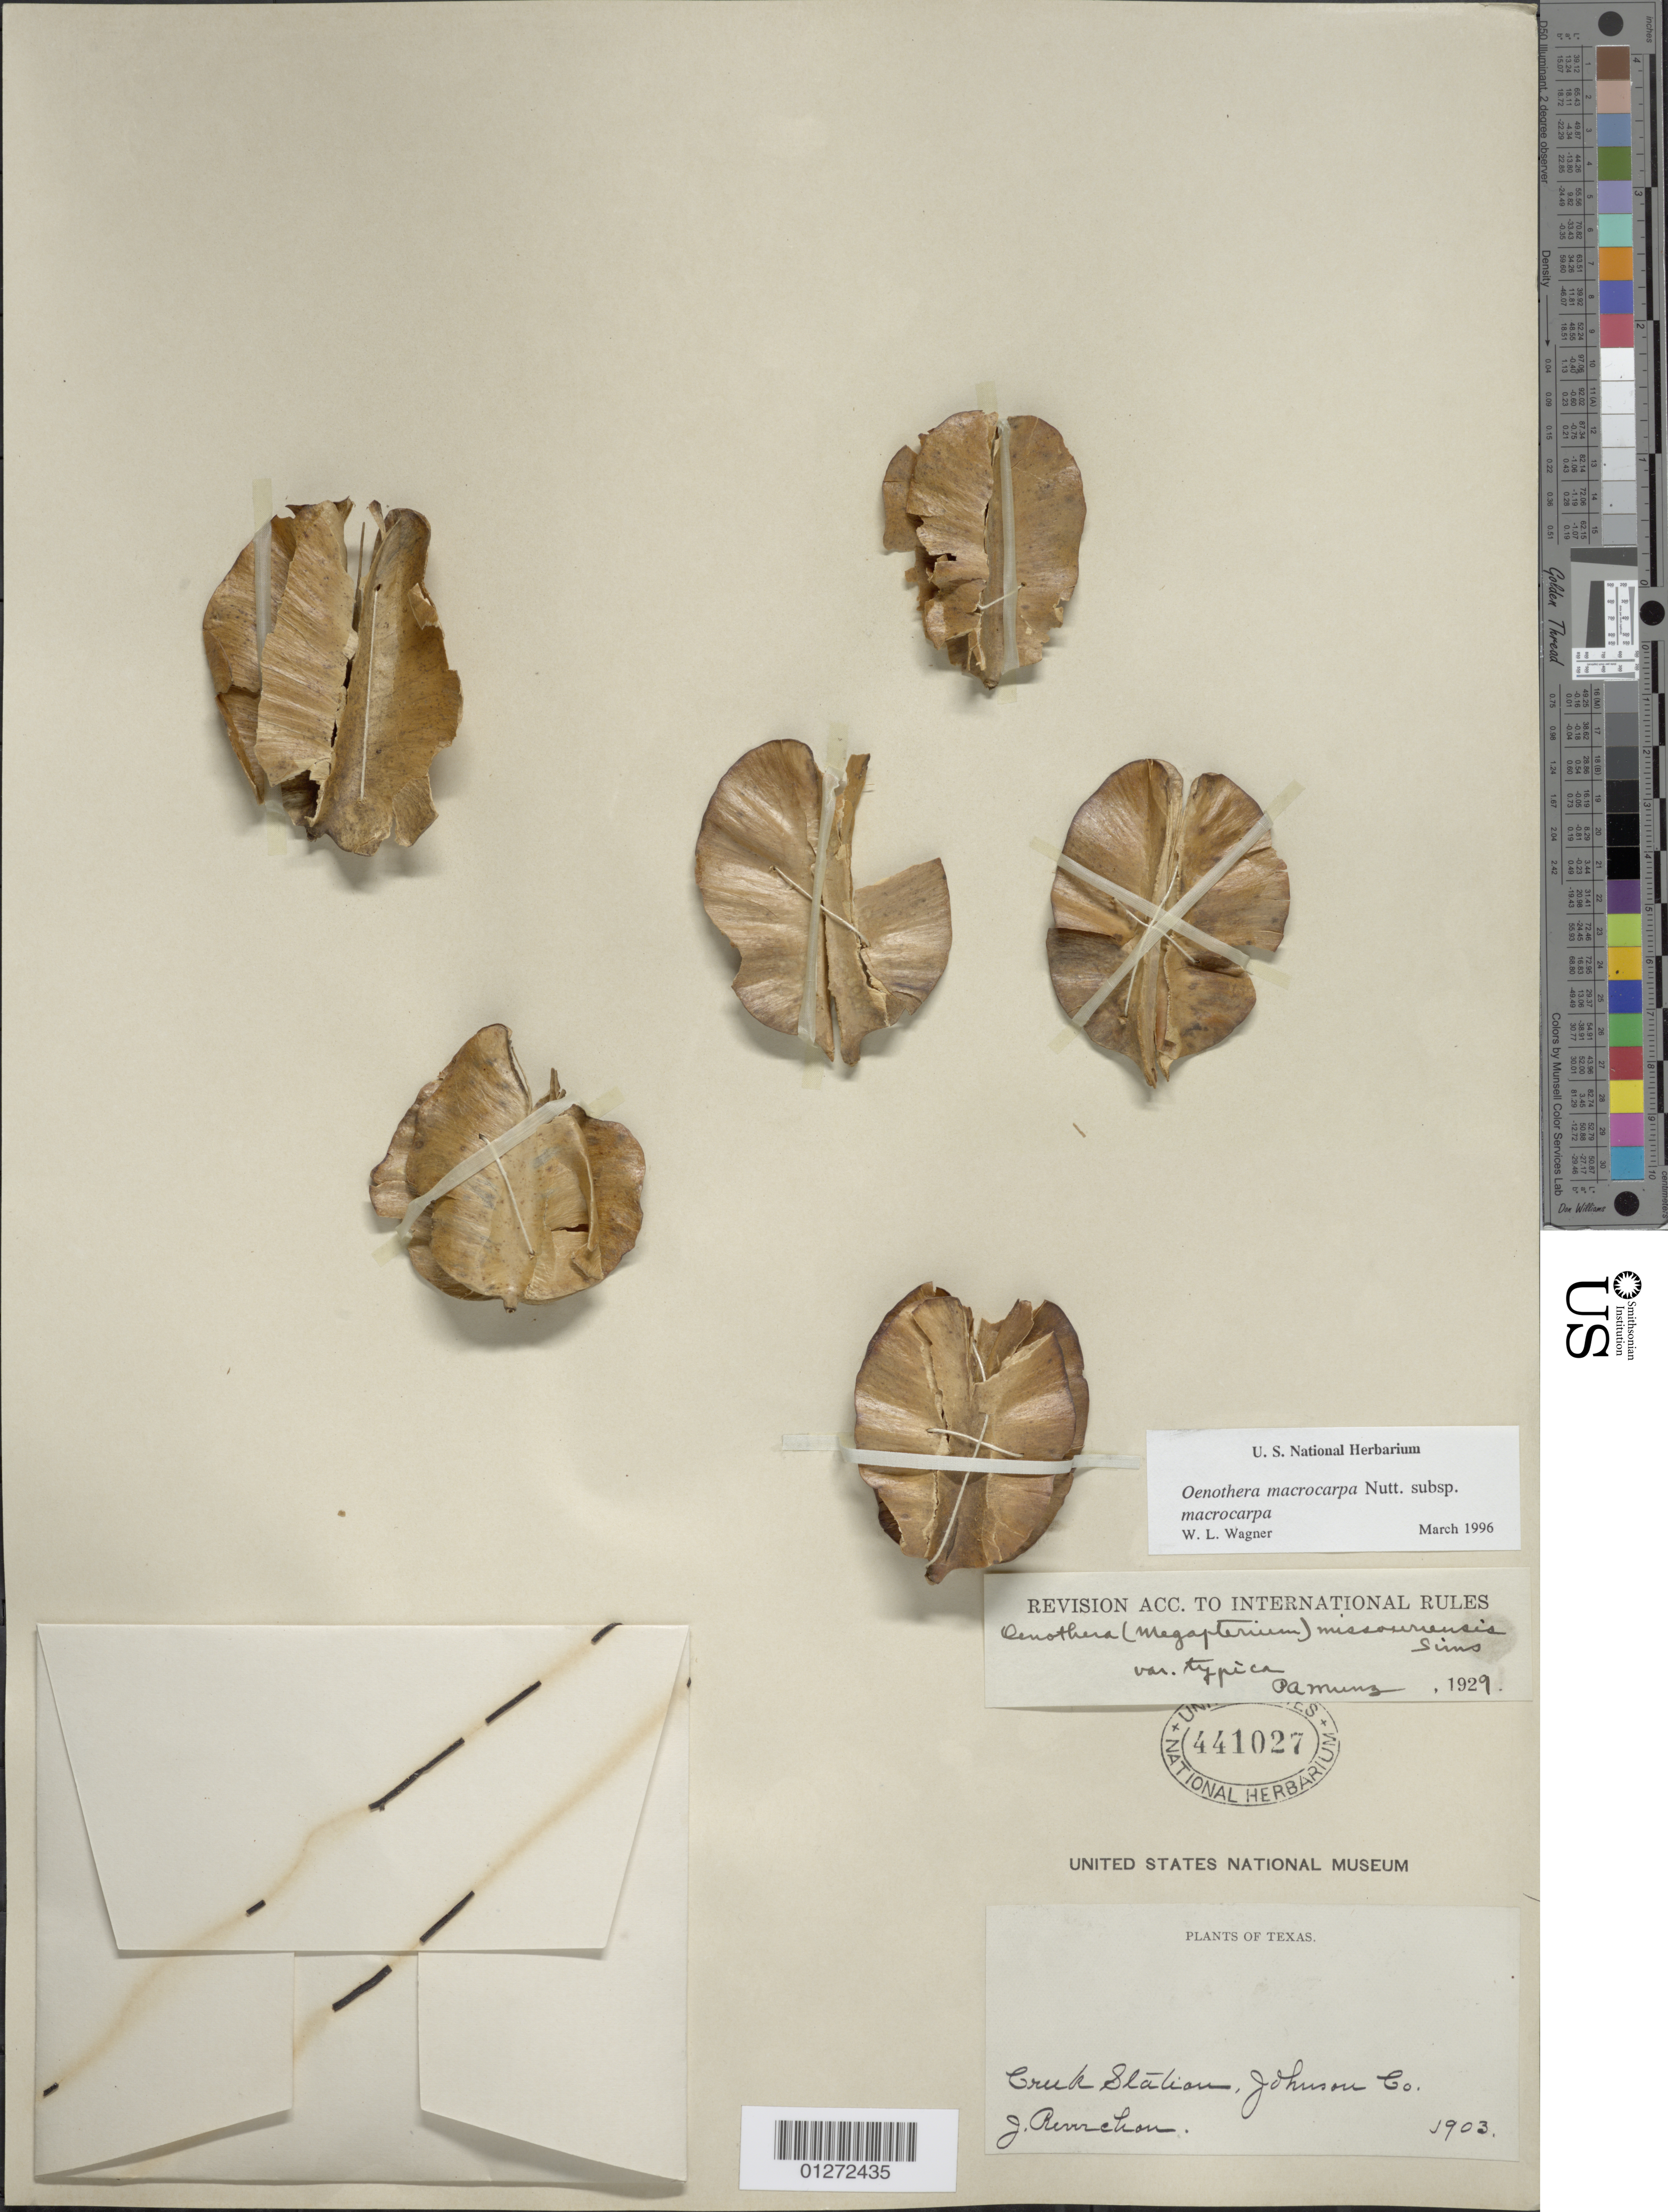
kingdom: Plantae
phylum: Tracheophyta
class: Magnoliopsida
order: Myrtales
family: Onagraceae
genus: Oenothera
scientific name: Oenothera macrocarpa subsp. macrocarpa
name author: Nutt.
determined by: Wagner, W. L., (BOT), Smithsonian Institution - National Museum of Natural History (UNITED STATES)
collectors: J. Reverchon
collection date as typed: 1903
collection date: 1903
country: United States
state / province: Texas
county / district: Johnson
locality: Creek Stalion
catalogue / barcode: US 441027